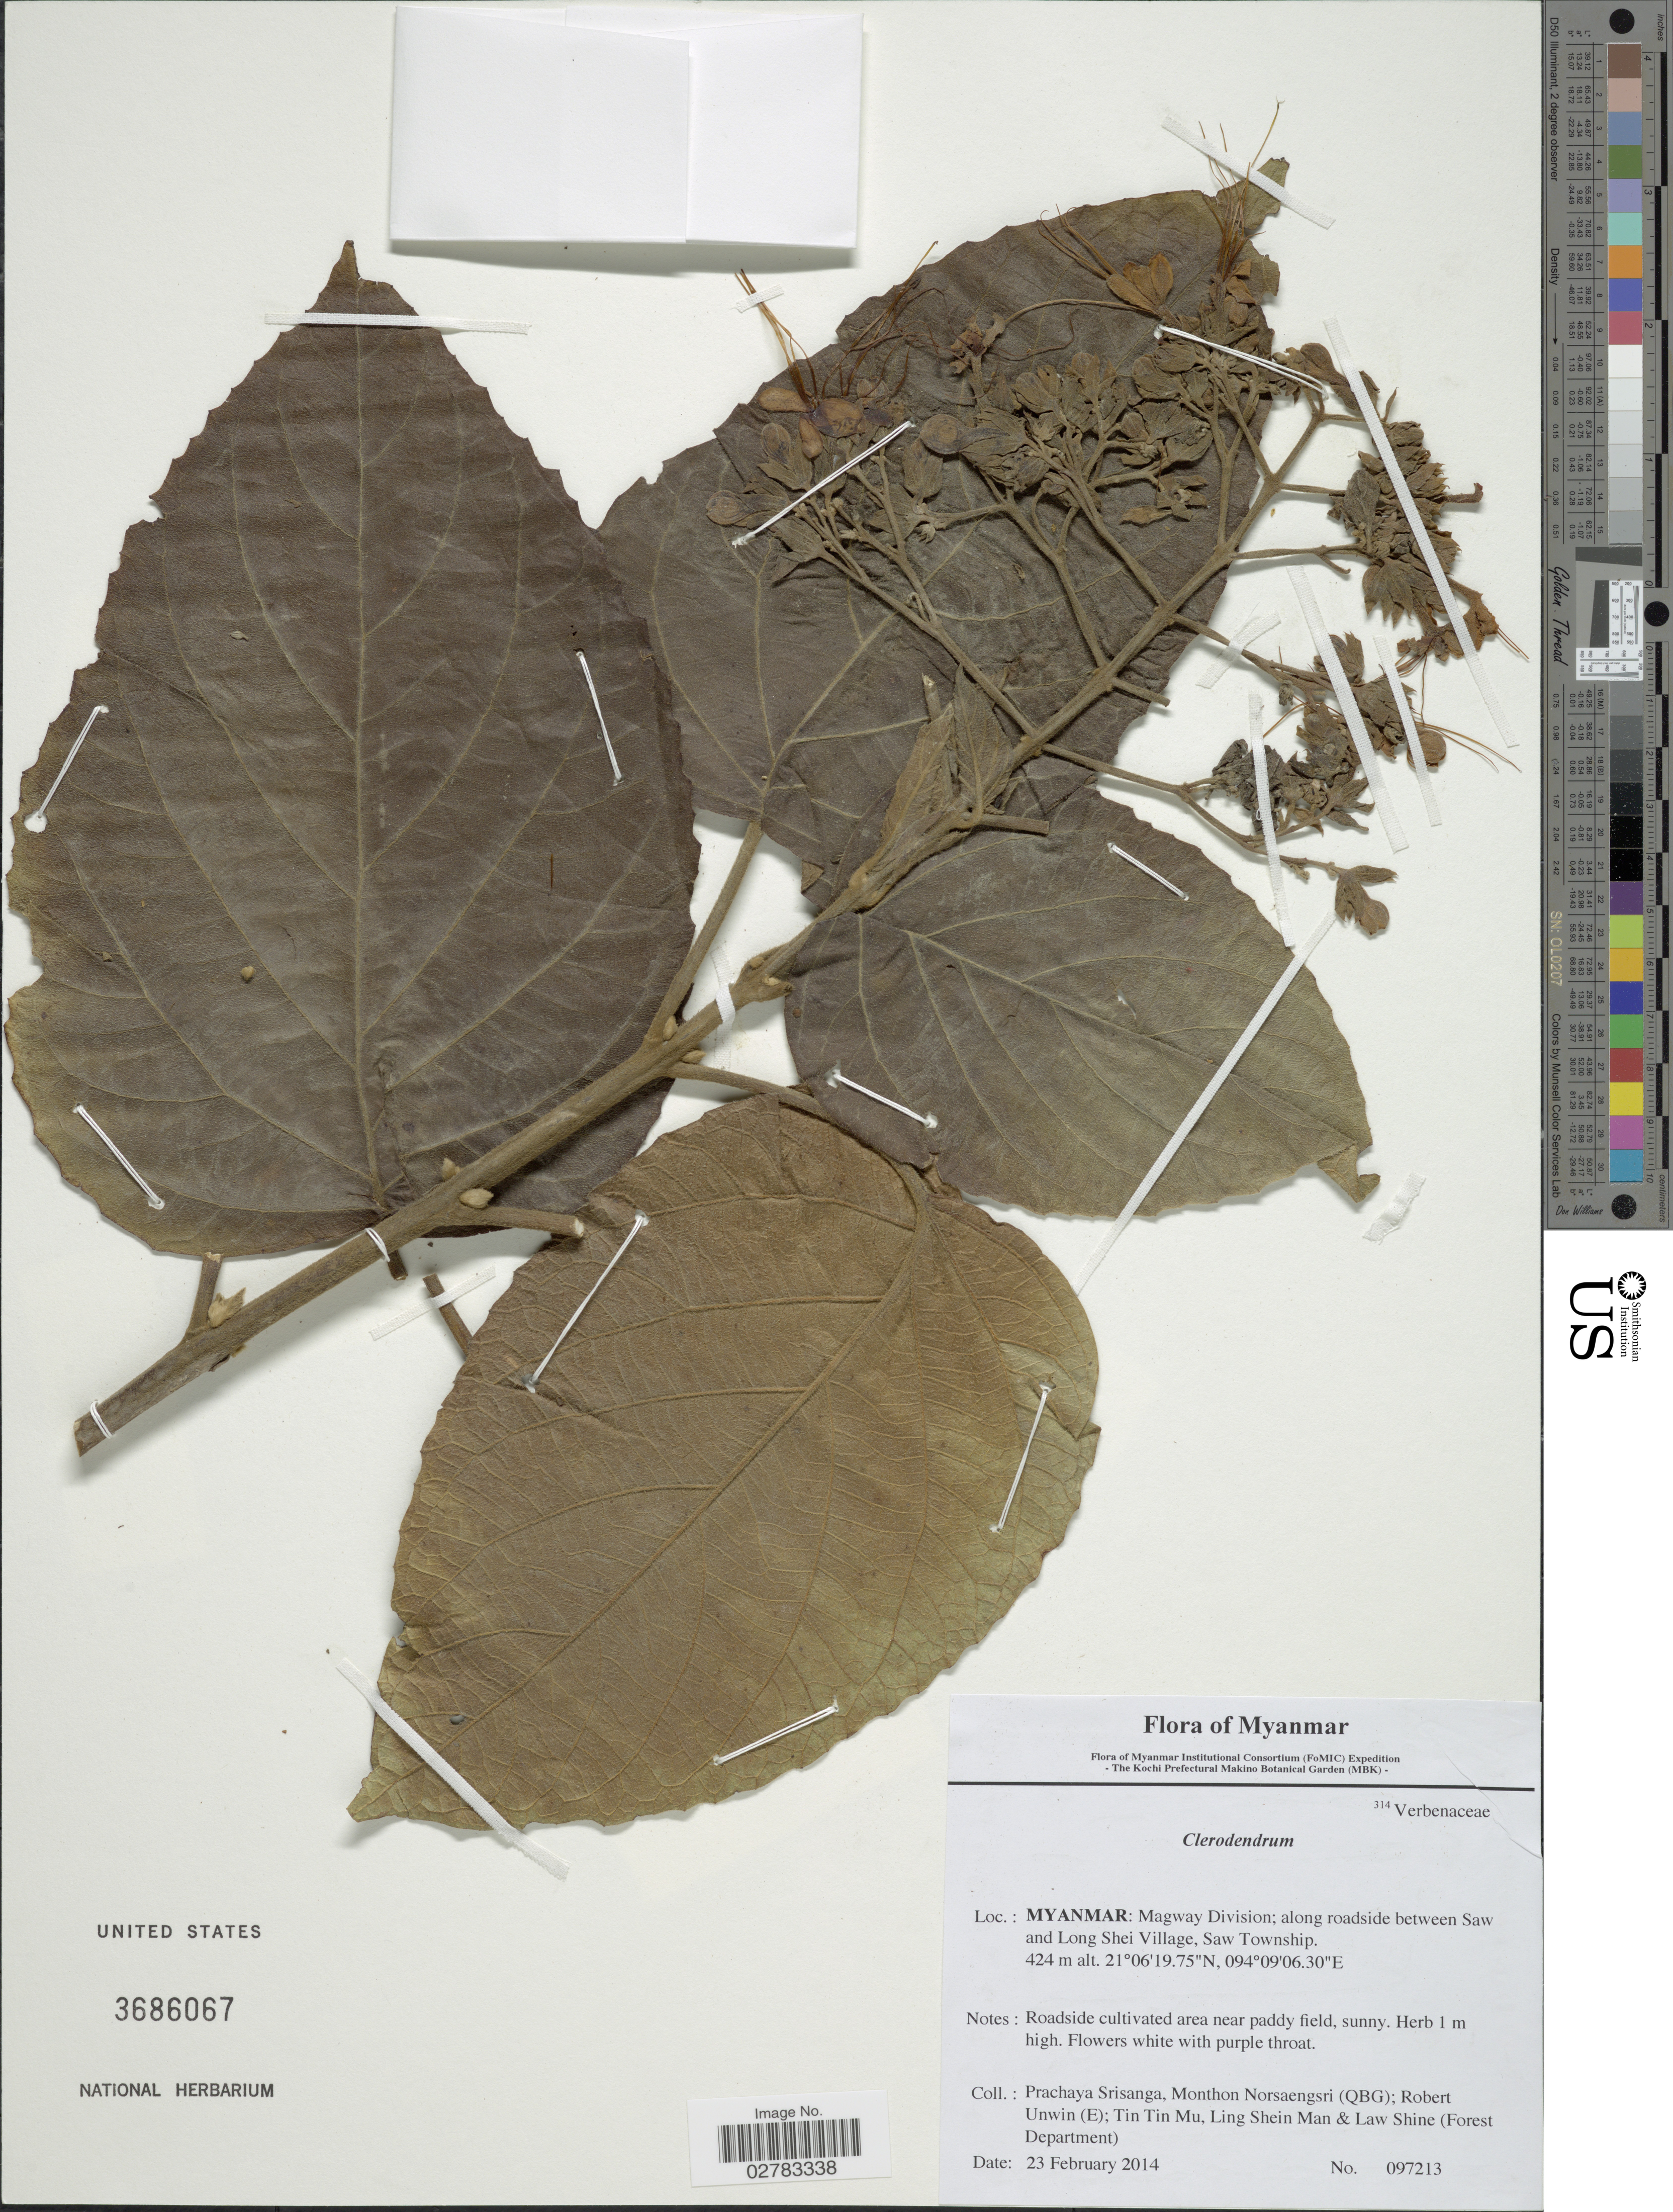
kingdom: Plantae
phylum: Tracheophyta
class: Magnoliopsida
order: Lamiales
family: Lamiaceae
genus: Clerodendrum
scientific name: Clerodendrum sp.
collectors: P. Srisanga, M. Norsaengsri, R. Unwin, Tin Tin Mu & et al.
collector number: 097213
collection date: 2014-02-23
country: Myanmar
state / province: Magway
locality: Magway Division; along roadside between Saw and Long Shei Village, Saw Township.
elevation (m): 424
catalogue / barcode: US 3686067